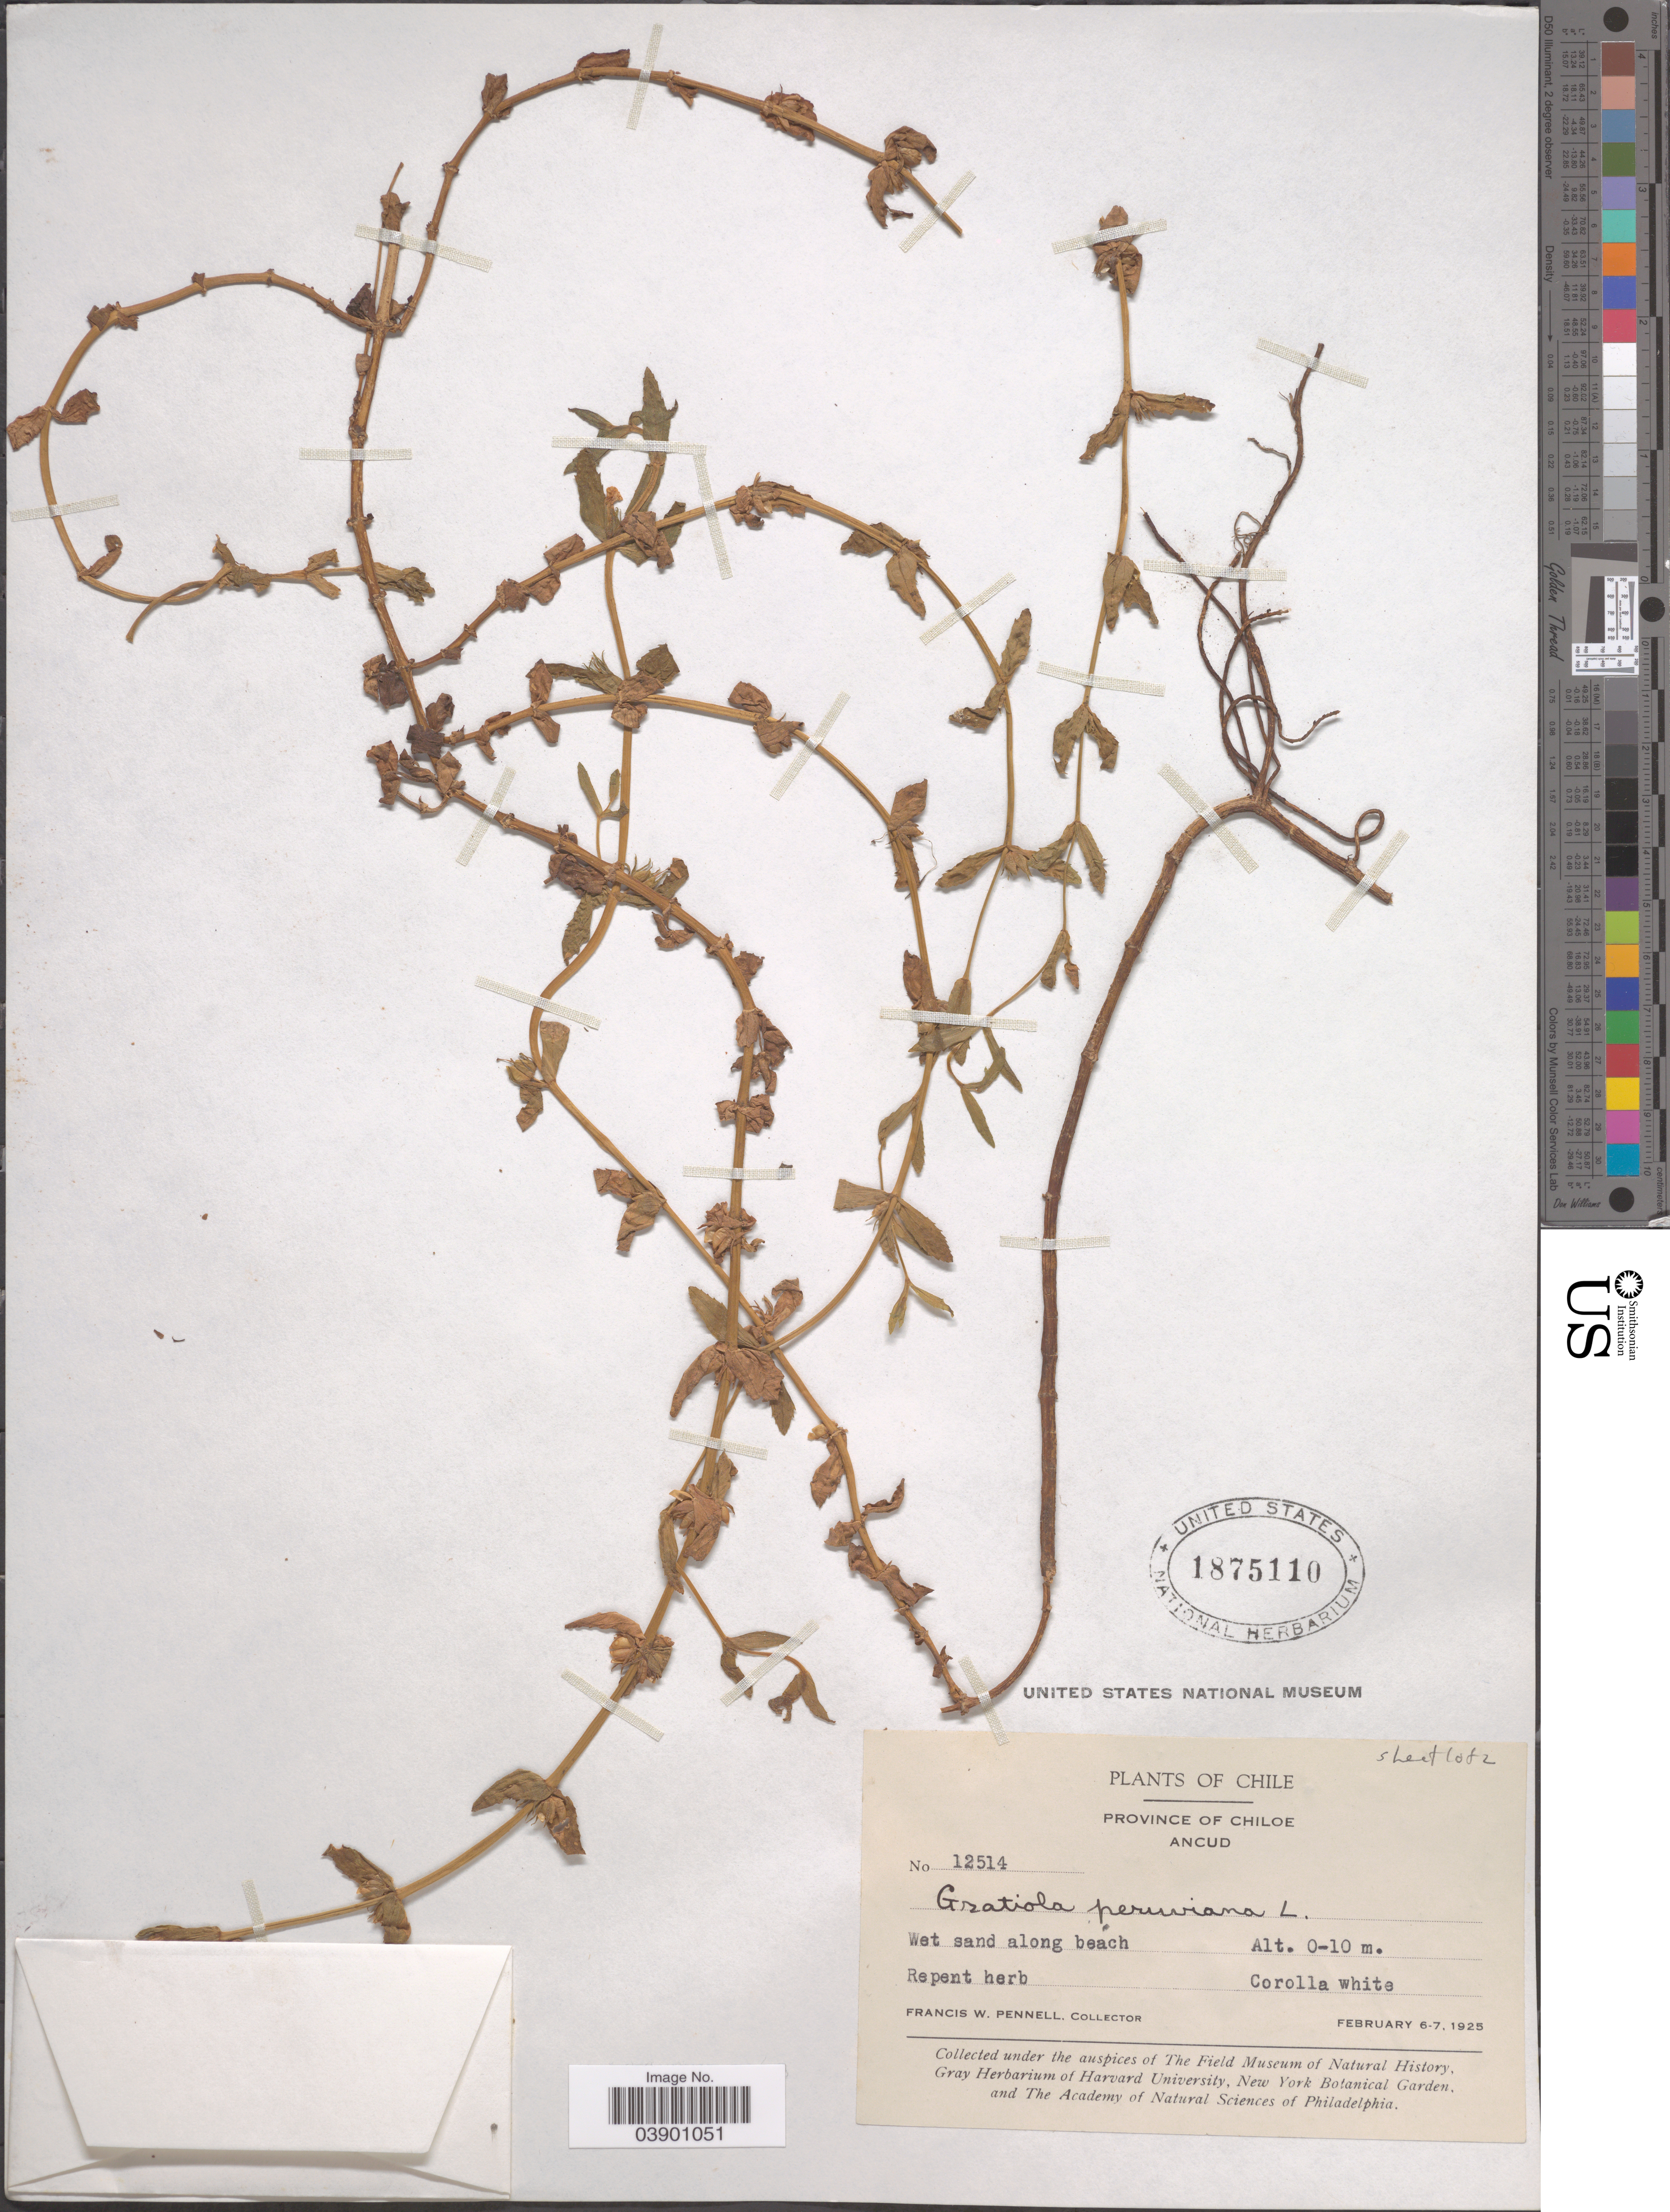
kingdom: Plantae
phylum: Tracheophyta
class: Magnoliopsida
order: Lamiales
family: Plantaginaceae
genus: Gratiola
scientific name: Gratiola peruviana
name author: L.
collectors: F. W. Pennell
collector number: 12514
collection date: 1925-02-06/1925-02-07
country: Chile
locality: Province of Chiloe. Ancud.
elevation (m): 0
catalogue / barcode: US 1875110